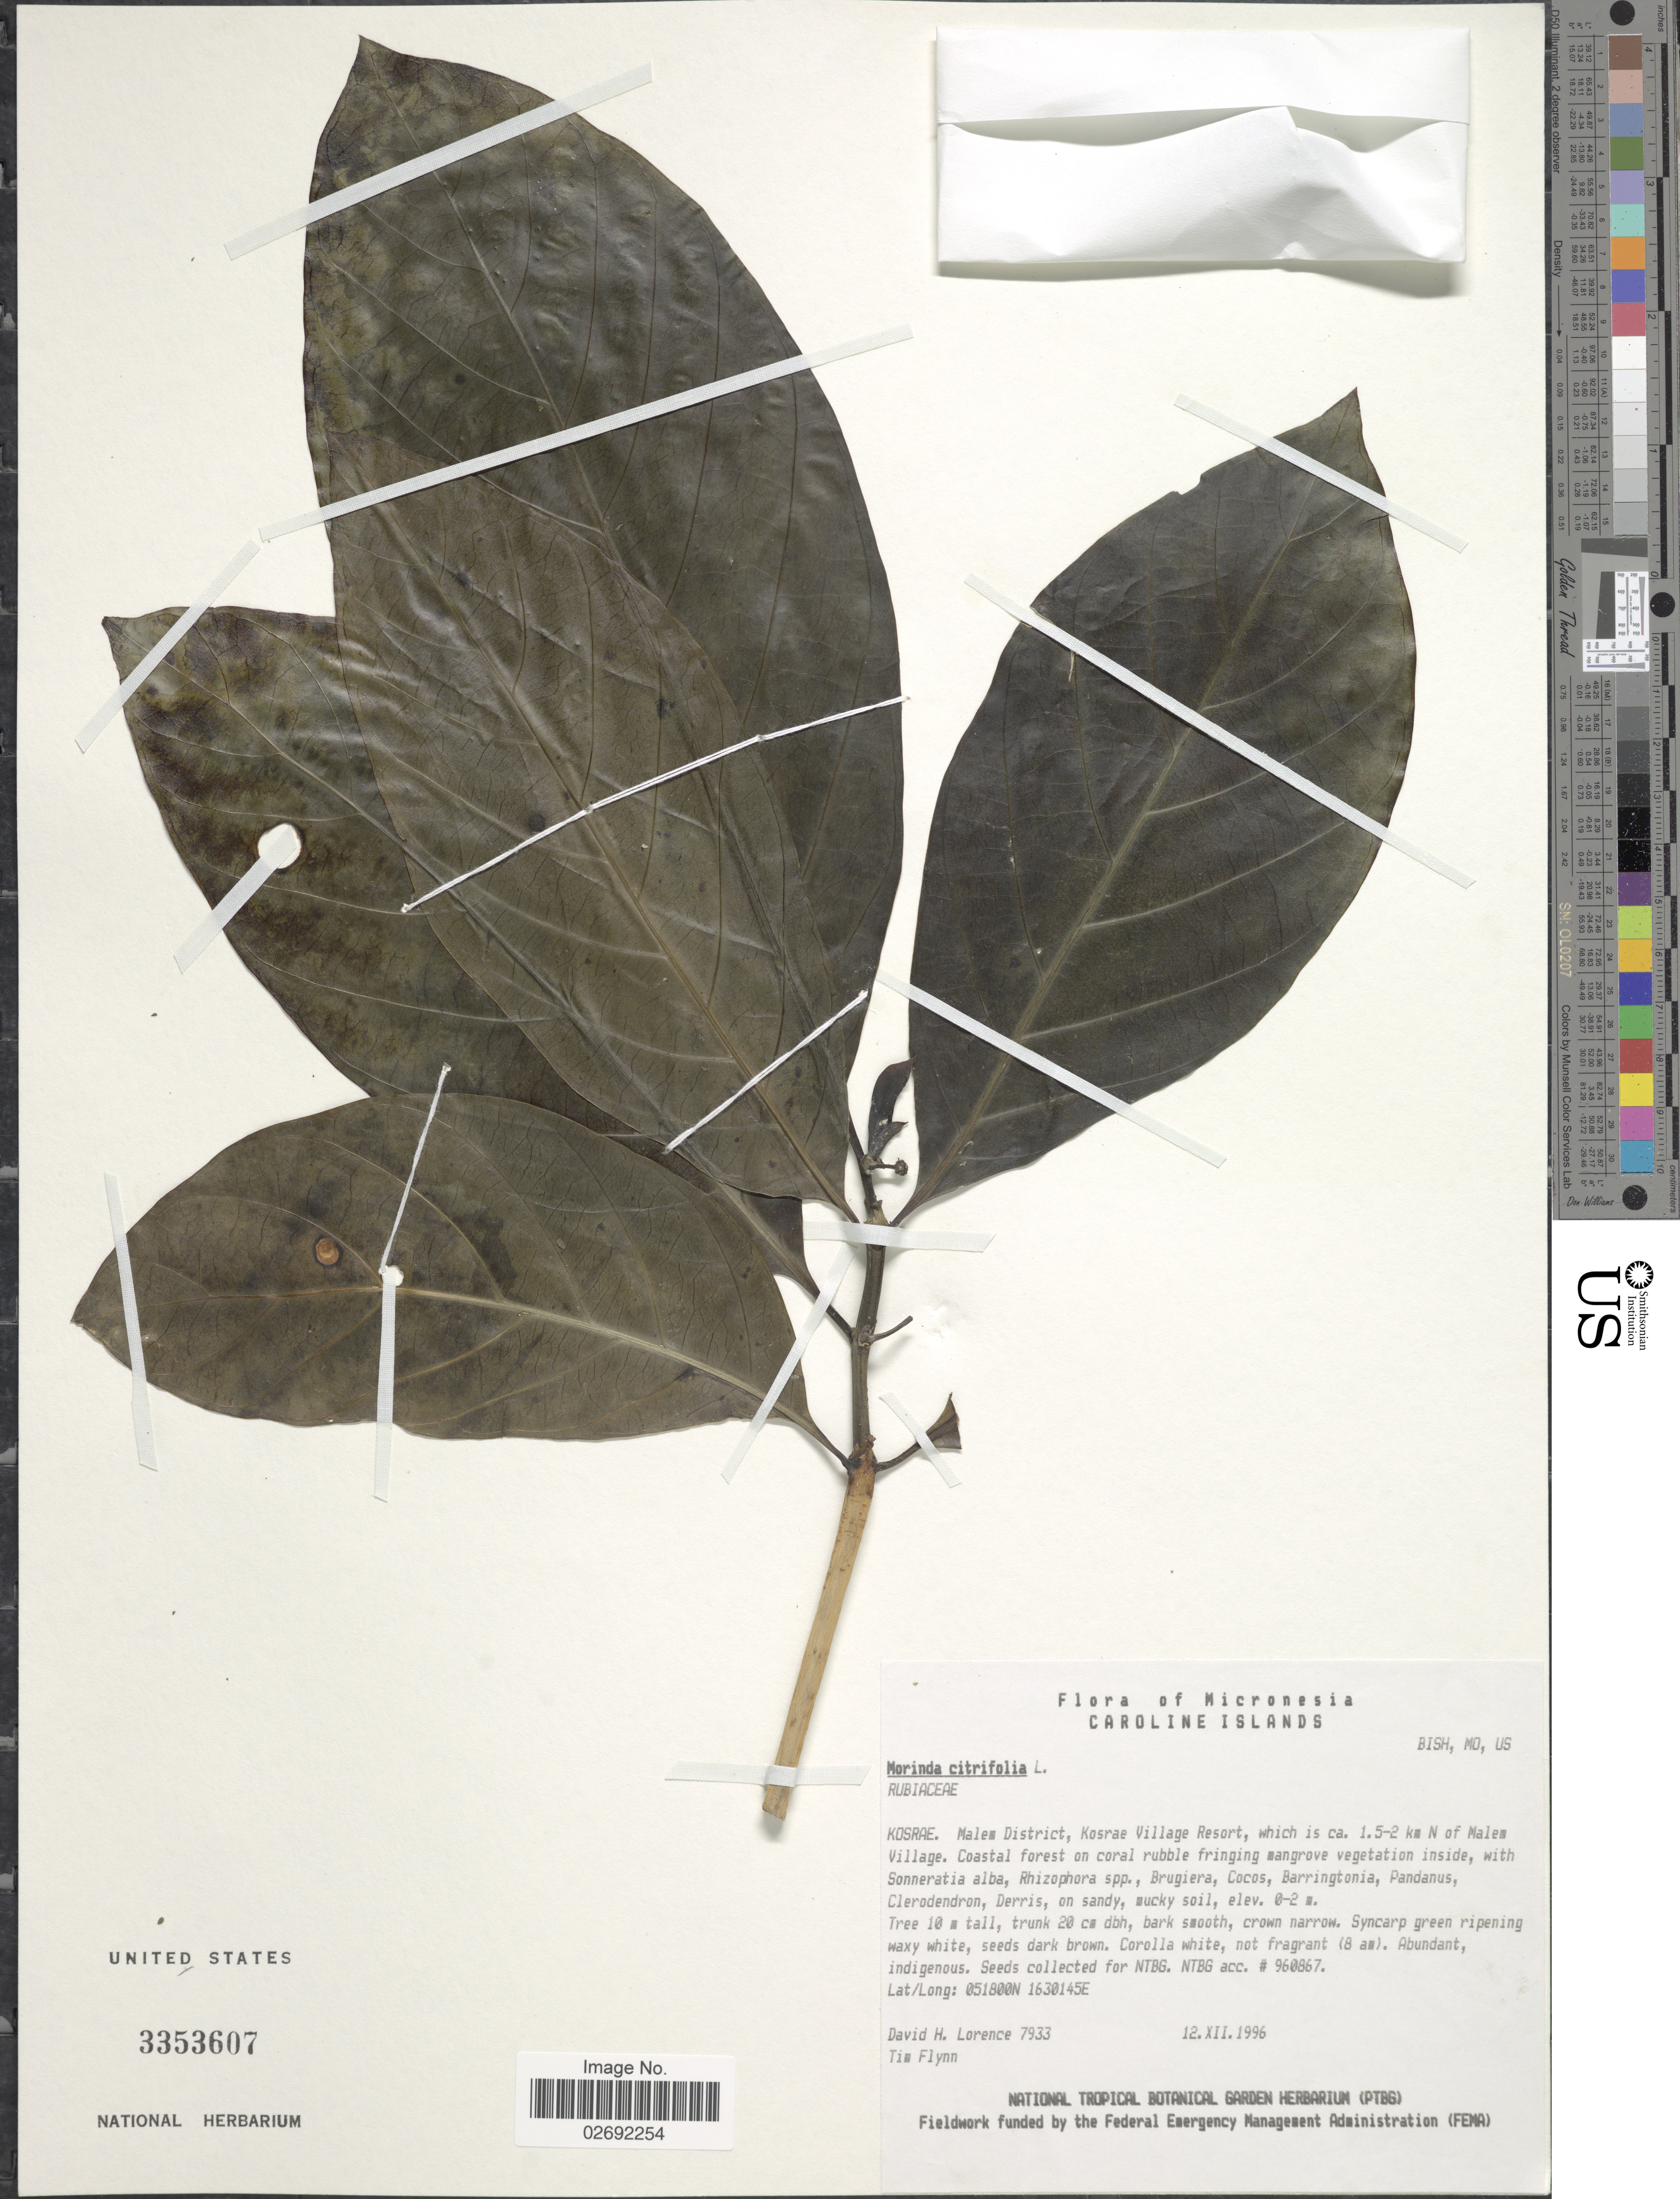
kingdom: Plantae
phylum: Tracheophyta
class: Magnoliopsida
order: Gentianales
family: Rubiaceae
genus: Morinda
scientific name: Morinda citrifolia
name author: L.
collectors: D. Lorence & T. Flynn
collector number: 7933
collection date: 1996-12-12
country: Micronesia, Federated States of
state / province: Kosrae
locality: Caroline Islands. Malem District, Kosrae Village Resort, which is ca. 1.5-2 km N of Malem Village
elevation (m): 0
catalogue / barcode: US 3353607